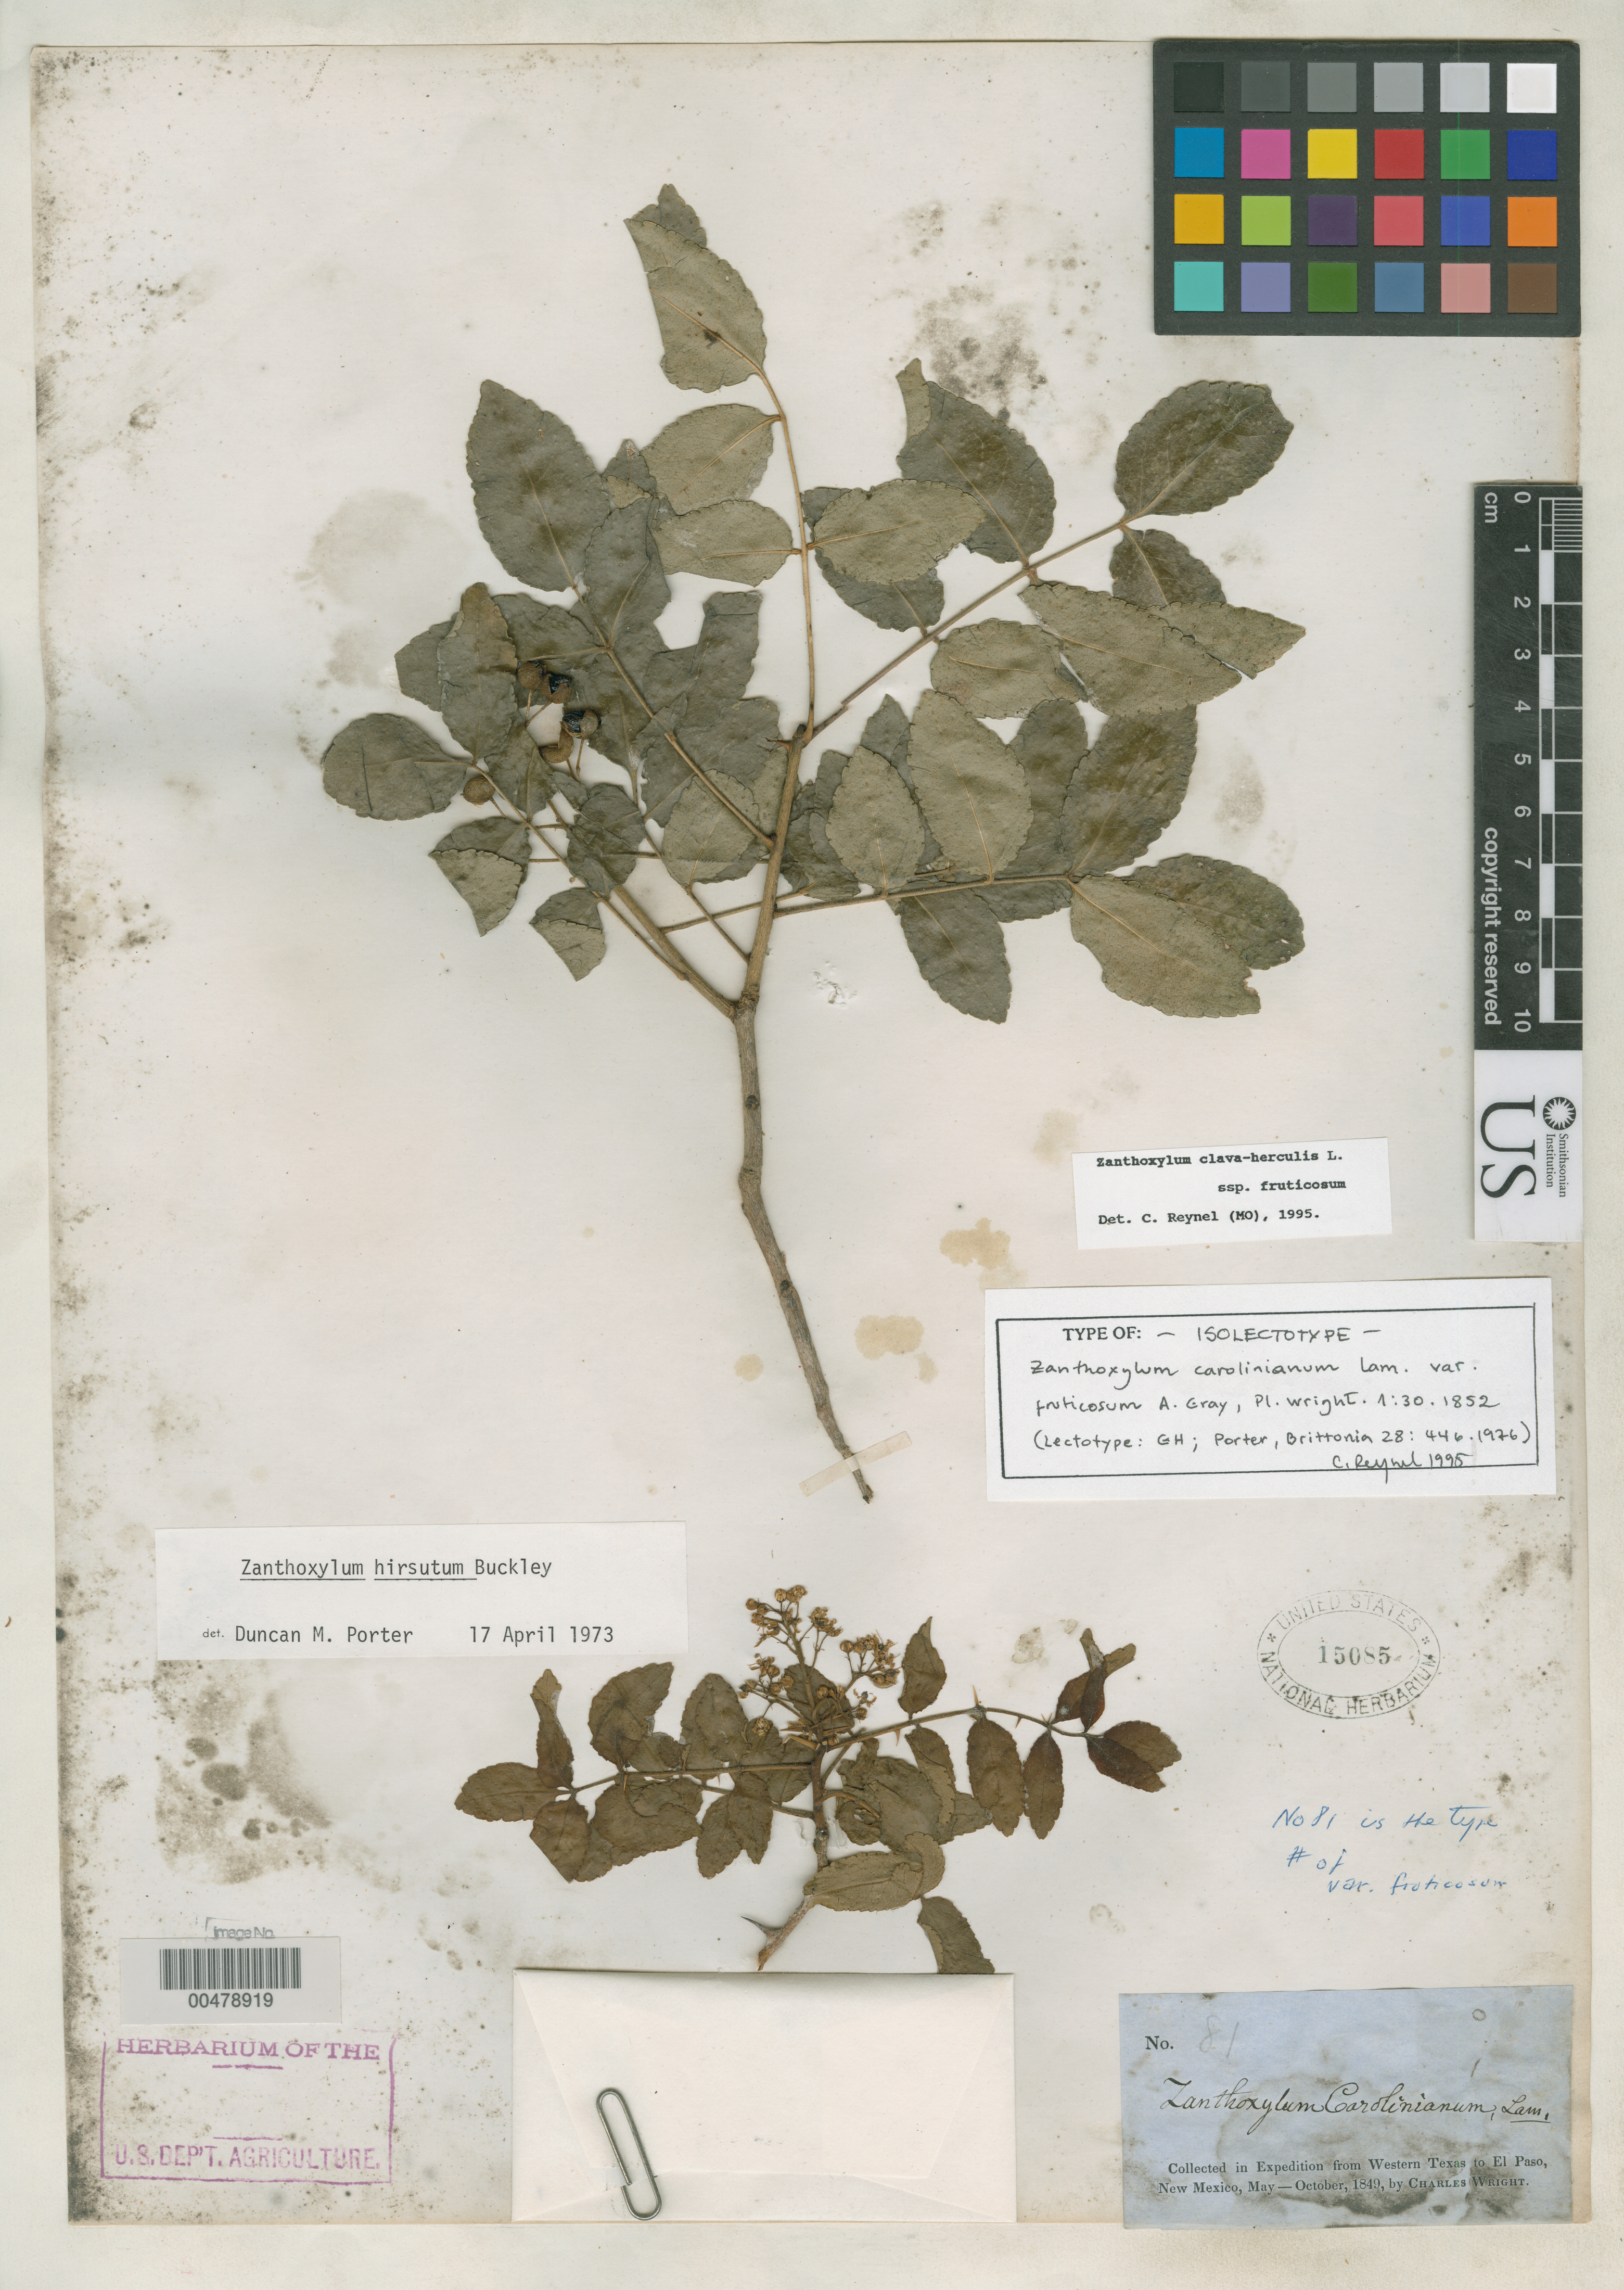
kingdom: Plantae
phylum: Tracheophyta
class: Magnoliopsida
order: Sapindales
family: Rutaceae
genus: Zanthoxylum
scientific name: Zanthoxylum carolianum var. fruticosum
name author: A. Gray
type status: Isolectotype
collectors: C. Wright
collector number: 81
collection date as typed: May 1849 to -- Oct 1849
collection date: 1849-05/1849-10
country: United States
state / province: New Mexico / Texas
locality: Western Texas to El Paso, New Mexico.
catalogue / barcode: US 15085